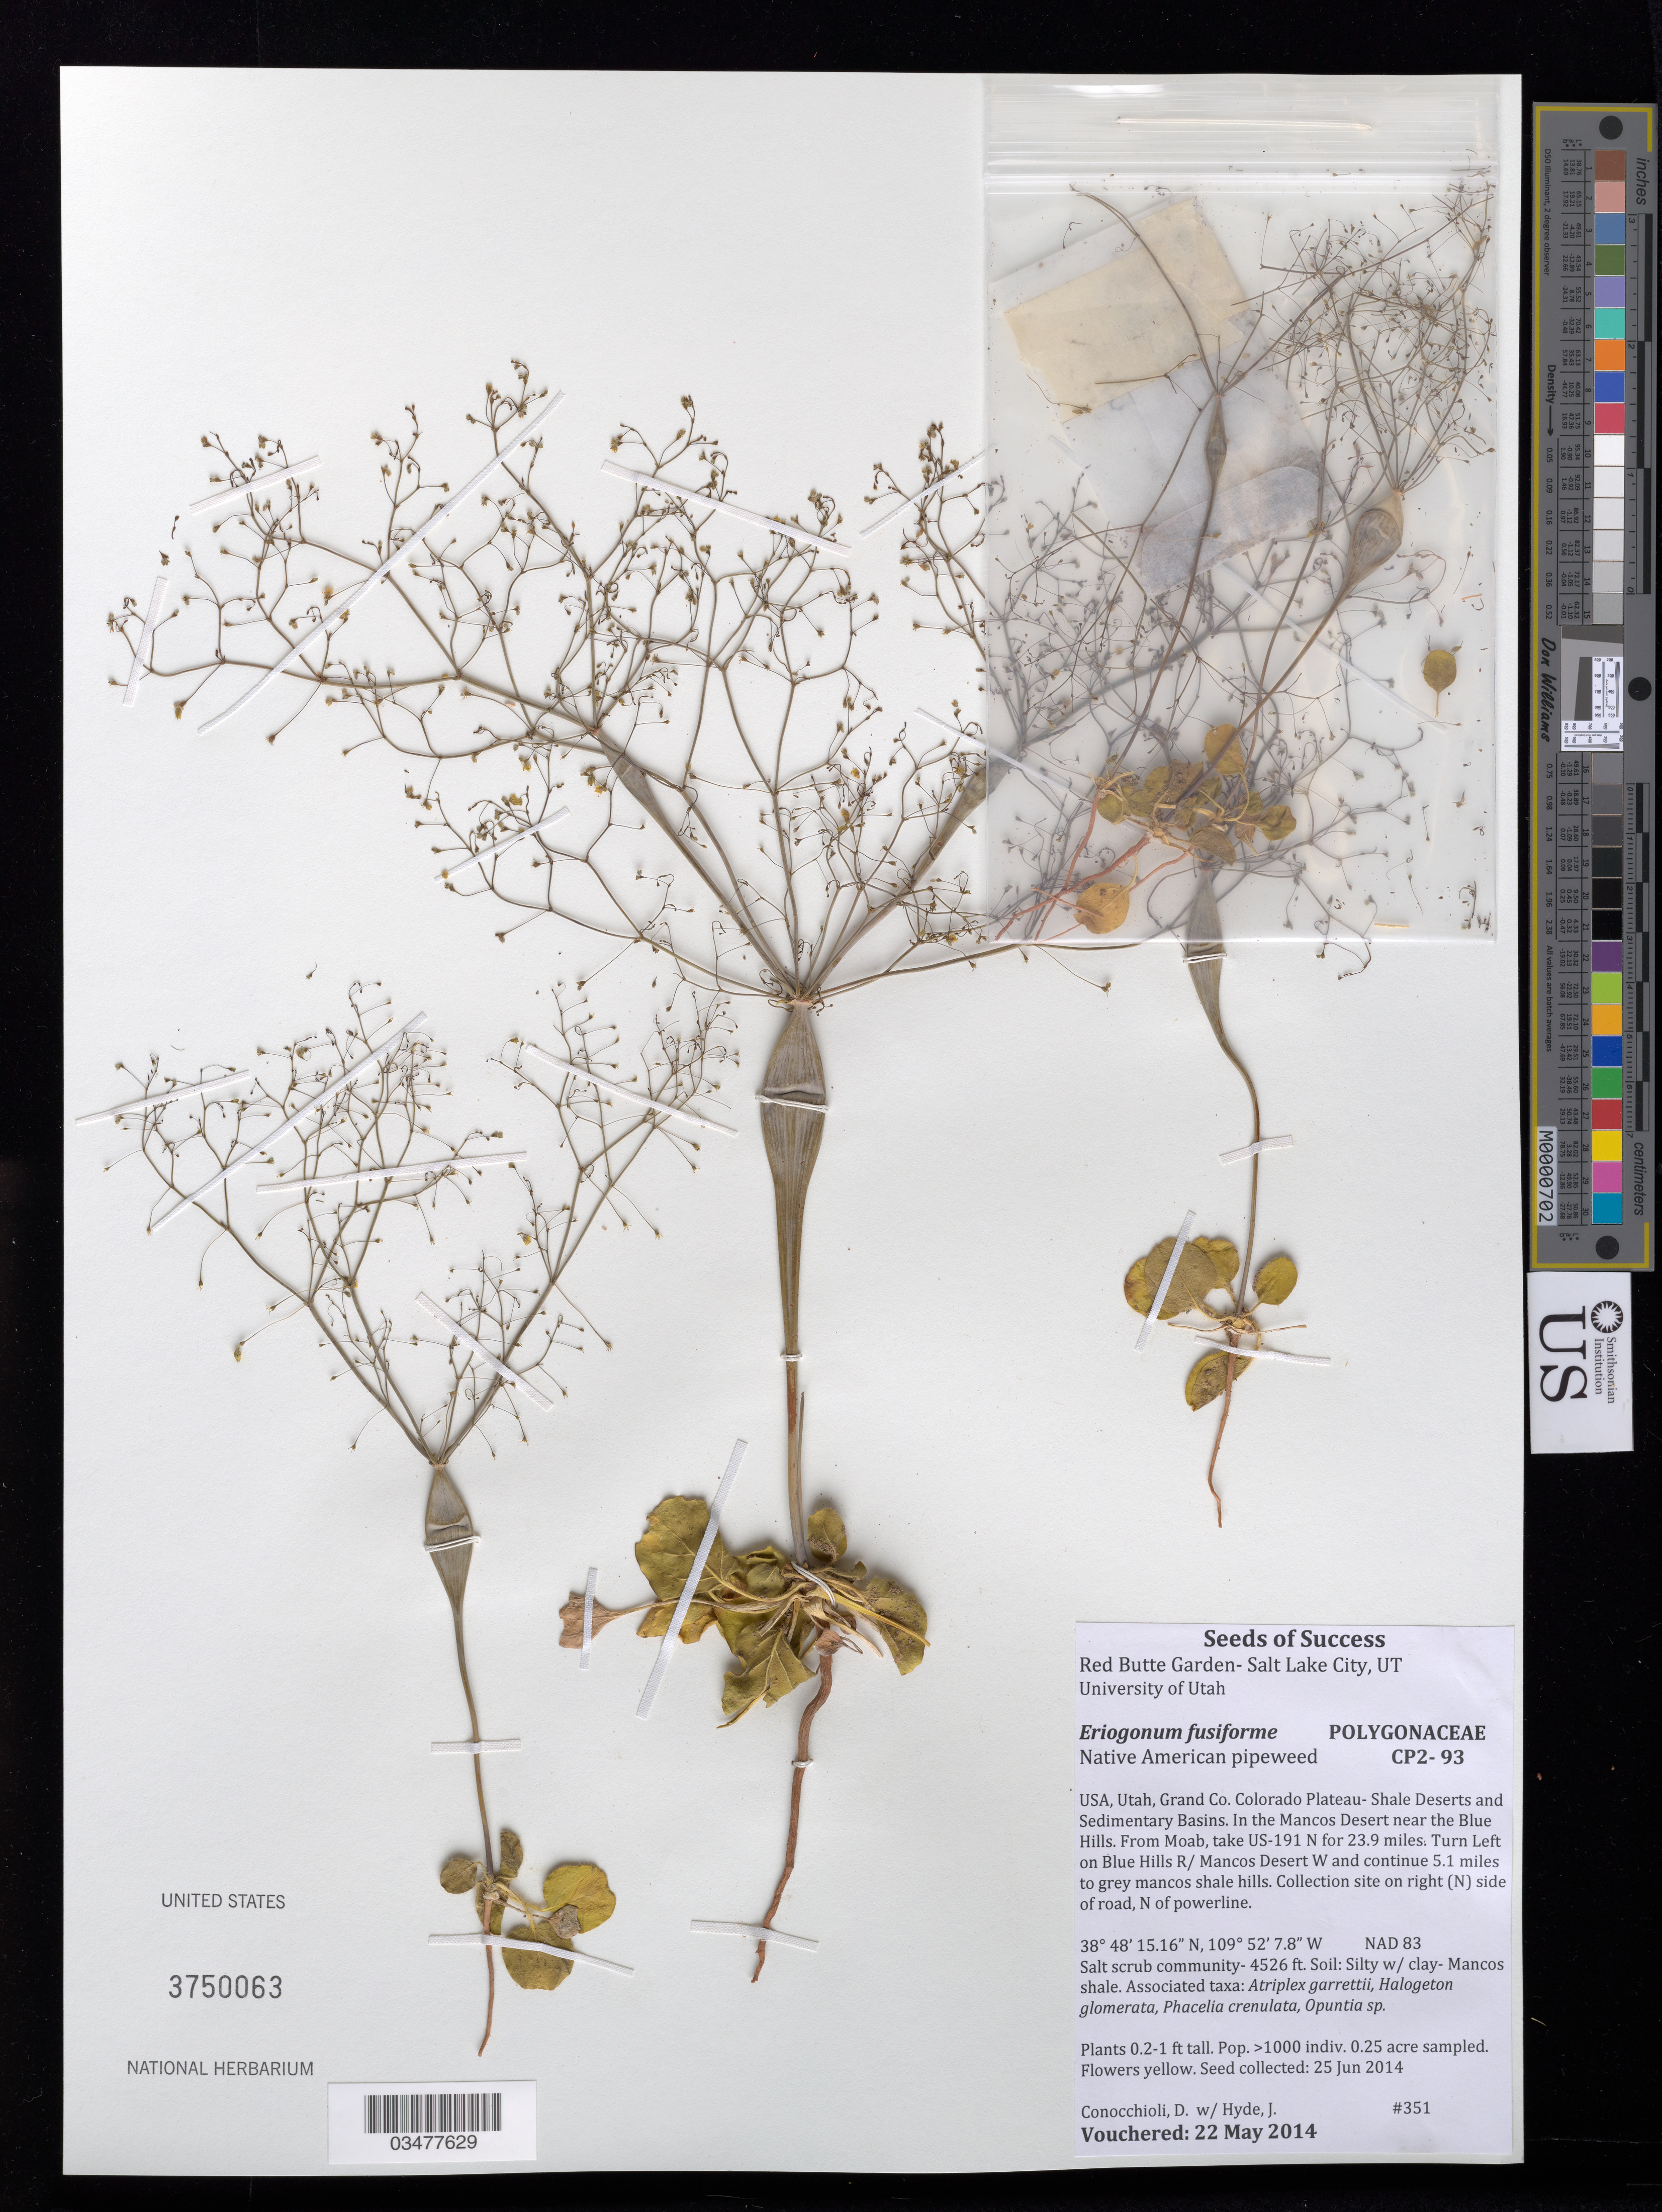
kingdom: Plantae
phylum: Tracheophyta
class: Magnoliopsida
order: Caryophyllales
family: Polygonaceae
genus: Eriogonum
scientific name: Eriogonum fusiforme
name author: Small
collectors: D. Conocchioli & J. Hyde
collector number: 351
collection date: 2014-06-25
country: United States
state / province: Utah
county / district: Grand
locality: Colorado Plateau-Shale Deserts and Sedimentary Basins. In the Mancos Desert near the Blue Hills.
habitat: Salt scrub community. Silty with clay-Mancos shale. With Atriplex garretti, Halogeton glomerata, Phacelia crenulata, Opuntia sp.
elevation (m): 1380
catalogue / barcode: US 3750063